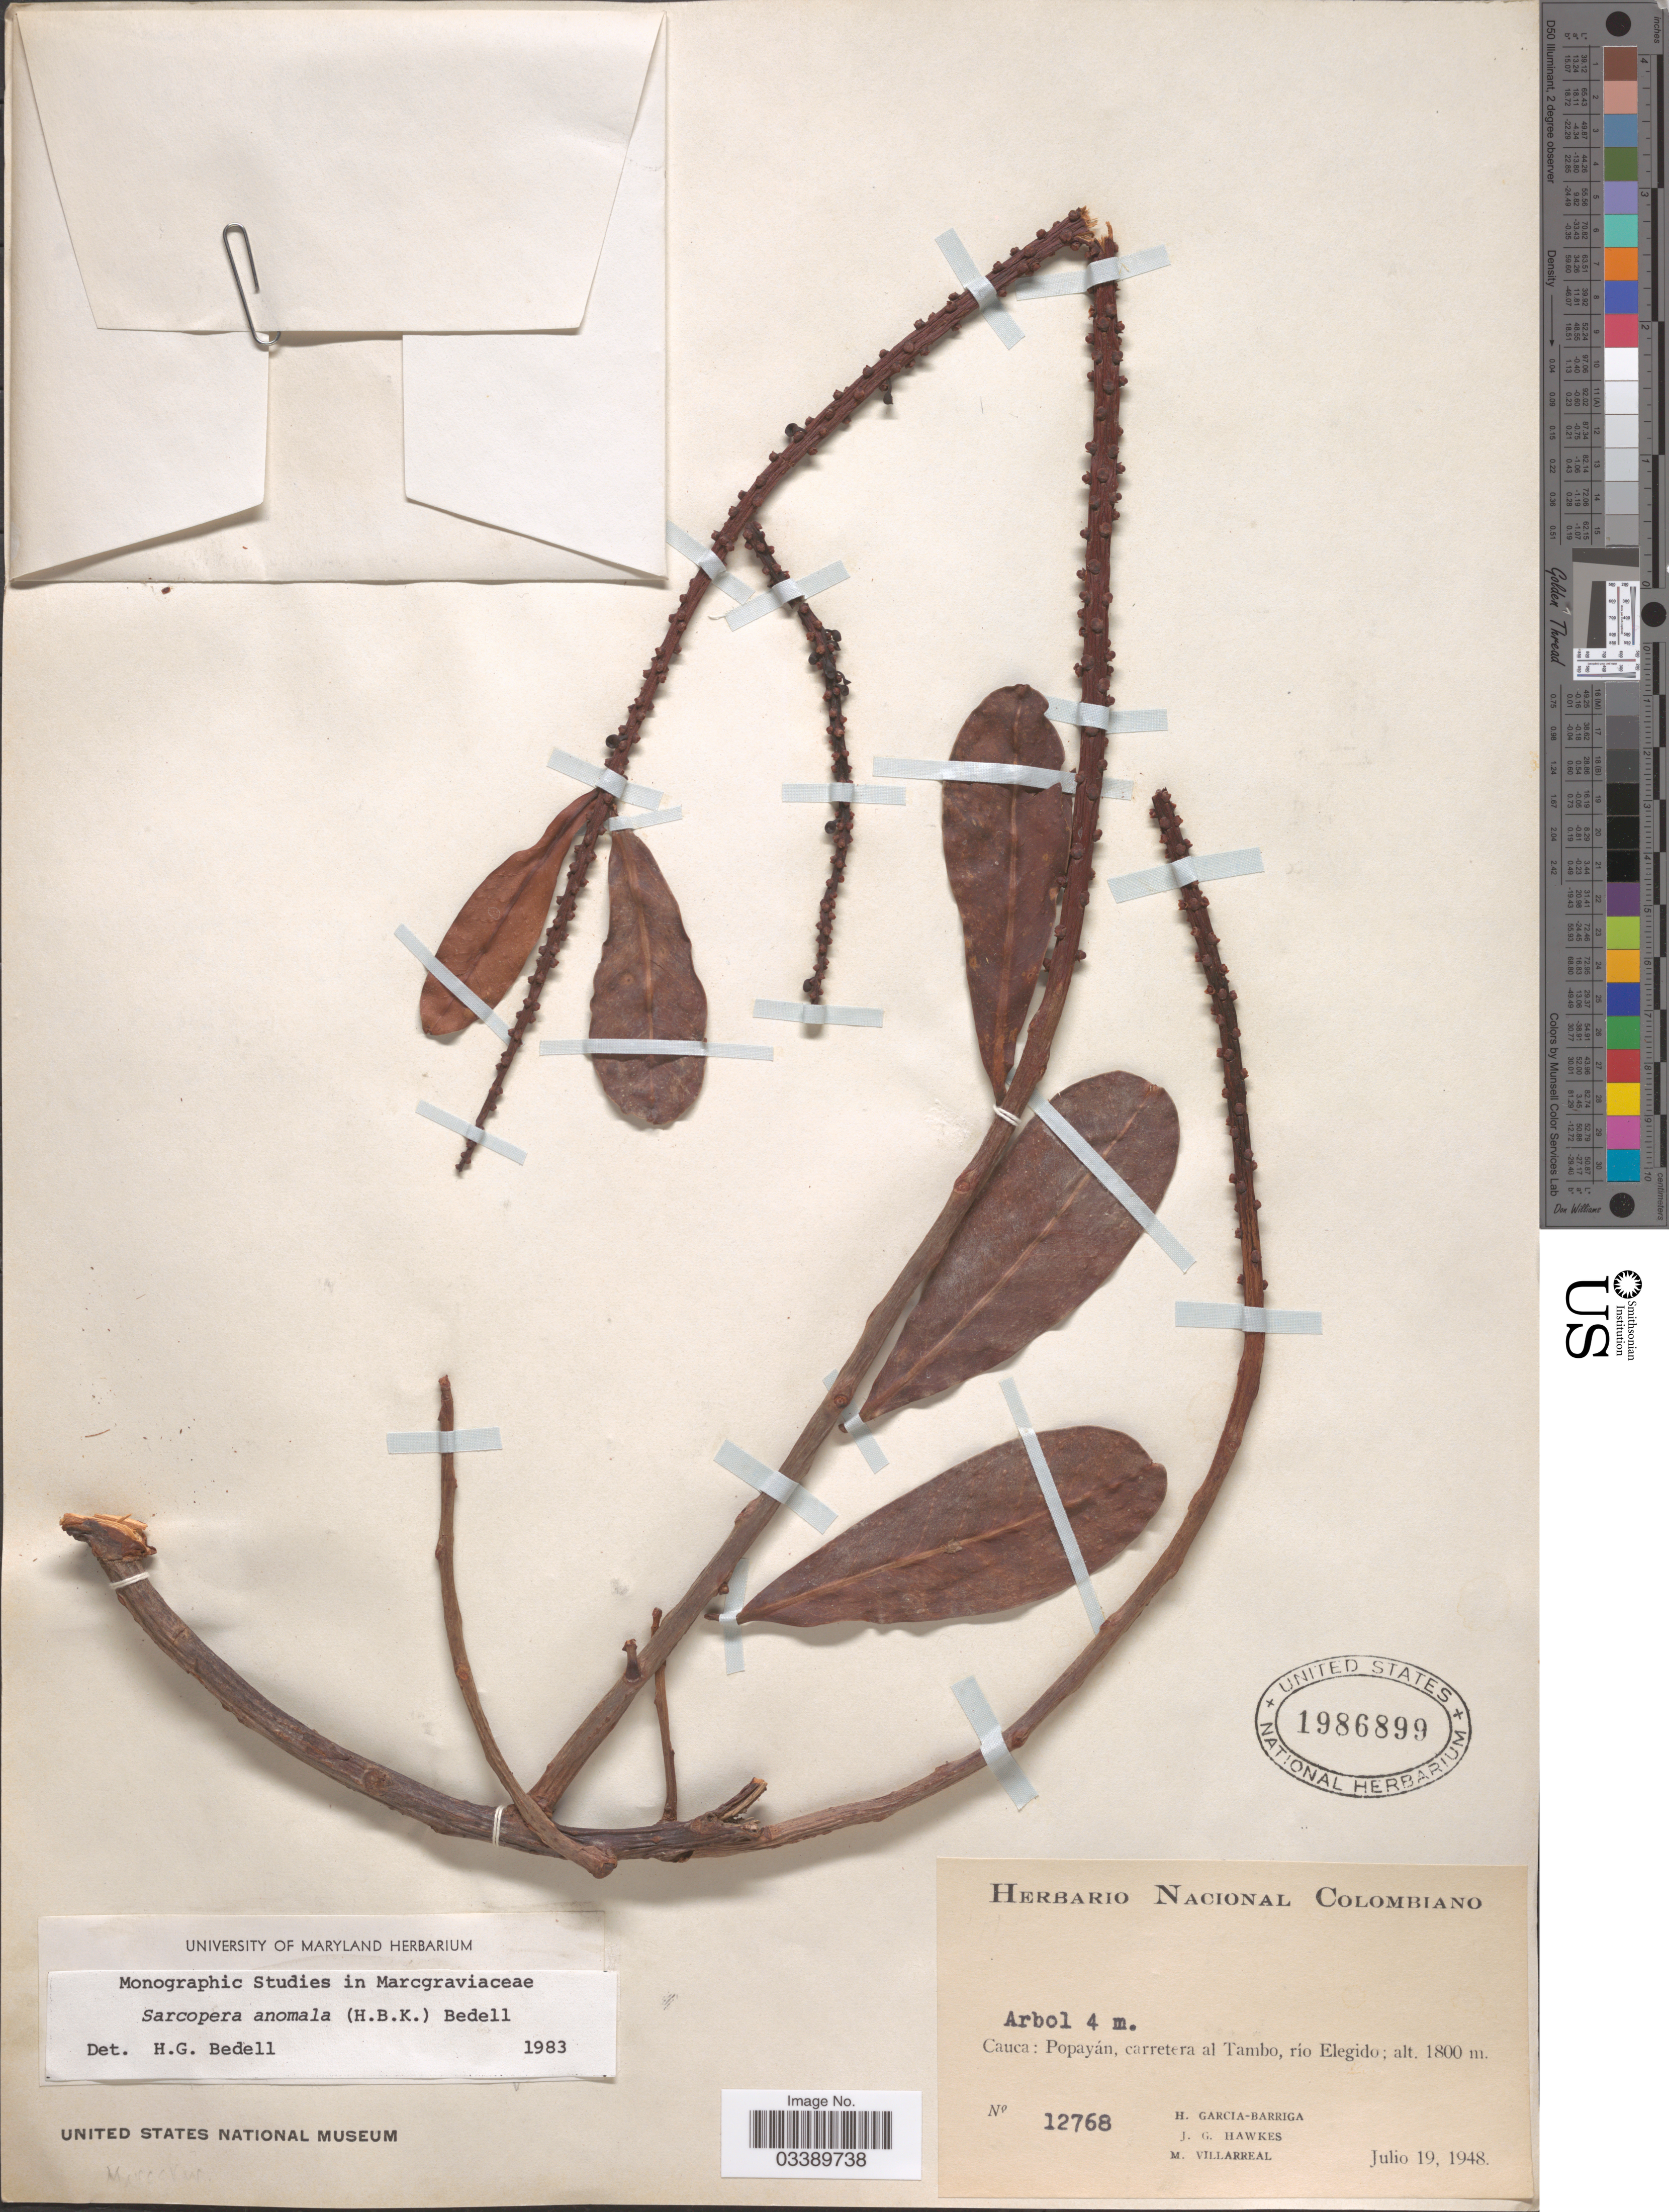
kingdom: Plantae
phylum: Tracheophyta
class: Magnoliopsida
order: Ericales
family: Marcgraviaceae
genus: Sarcopera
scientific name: Sarcopera anomala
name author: (Kunth) Bedell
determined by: Bedell, H. G.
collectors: H. García Barriga, J. Hawkes & M. Villarreal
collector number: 12768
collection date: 1948-07-19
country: Colombia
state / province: Cauca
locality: Popayán, carretera al Tambo, río Elegido.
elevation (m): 1800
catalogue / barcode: US 1986899